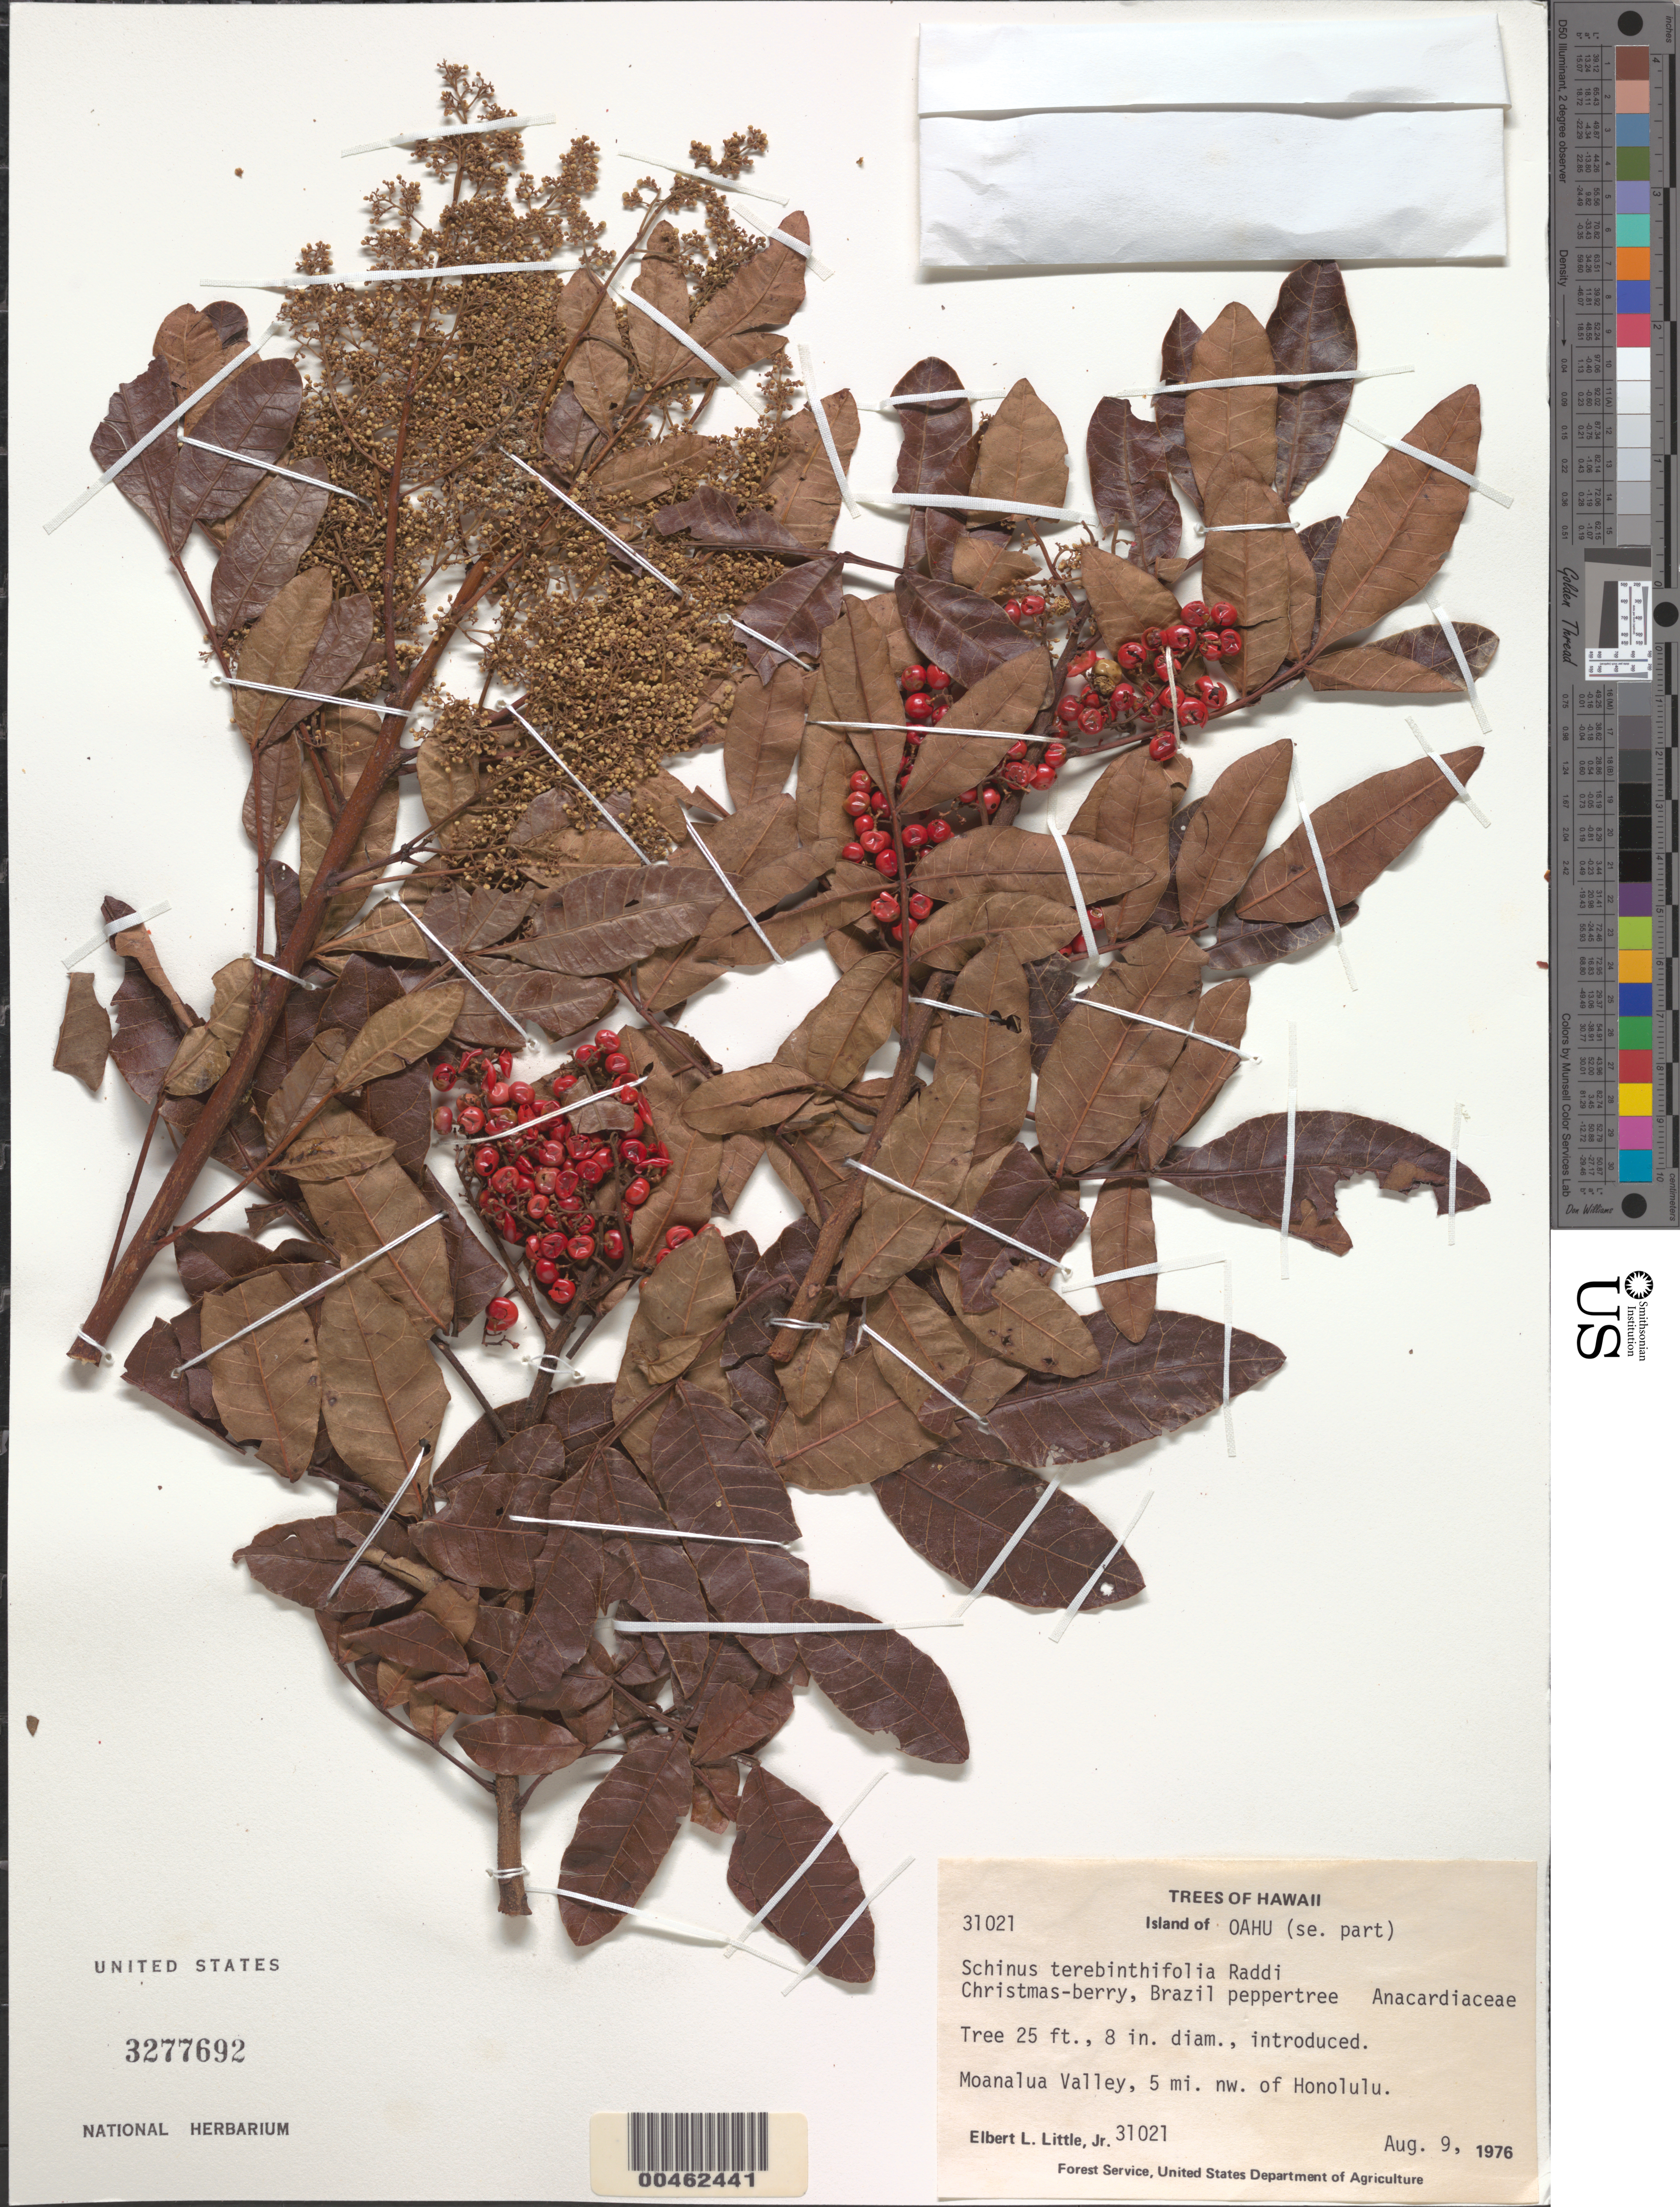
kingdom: Plantae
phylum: Tracheophyta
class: Magnoliopsida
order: Sapindales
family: Anacardiaceae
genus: Schinus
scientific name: Schinus terebinthifolia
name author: Raddi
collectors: E. L. Little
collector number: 31021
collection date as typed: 9 Aug 1976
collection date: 1976-08-09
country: United States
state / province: Hawaii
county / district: Honolulu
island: Oahu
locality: SE part of Oahu, Moanalua Valley, 5 mi NW of Honolulu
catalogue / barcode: US 3277692